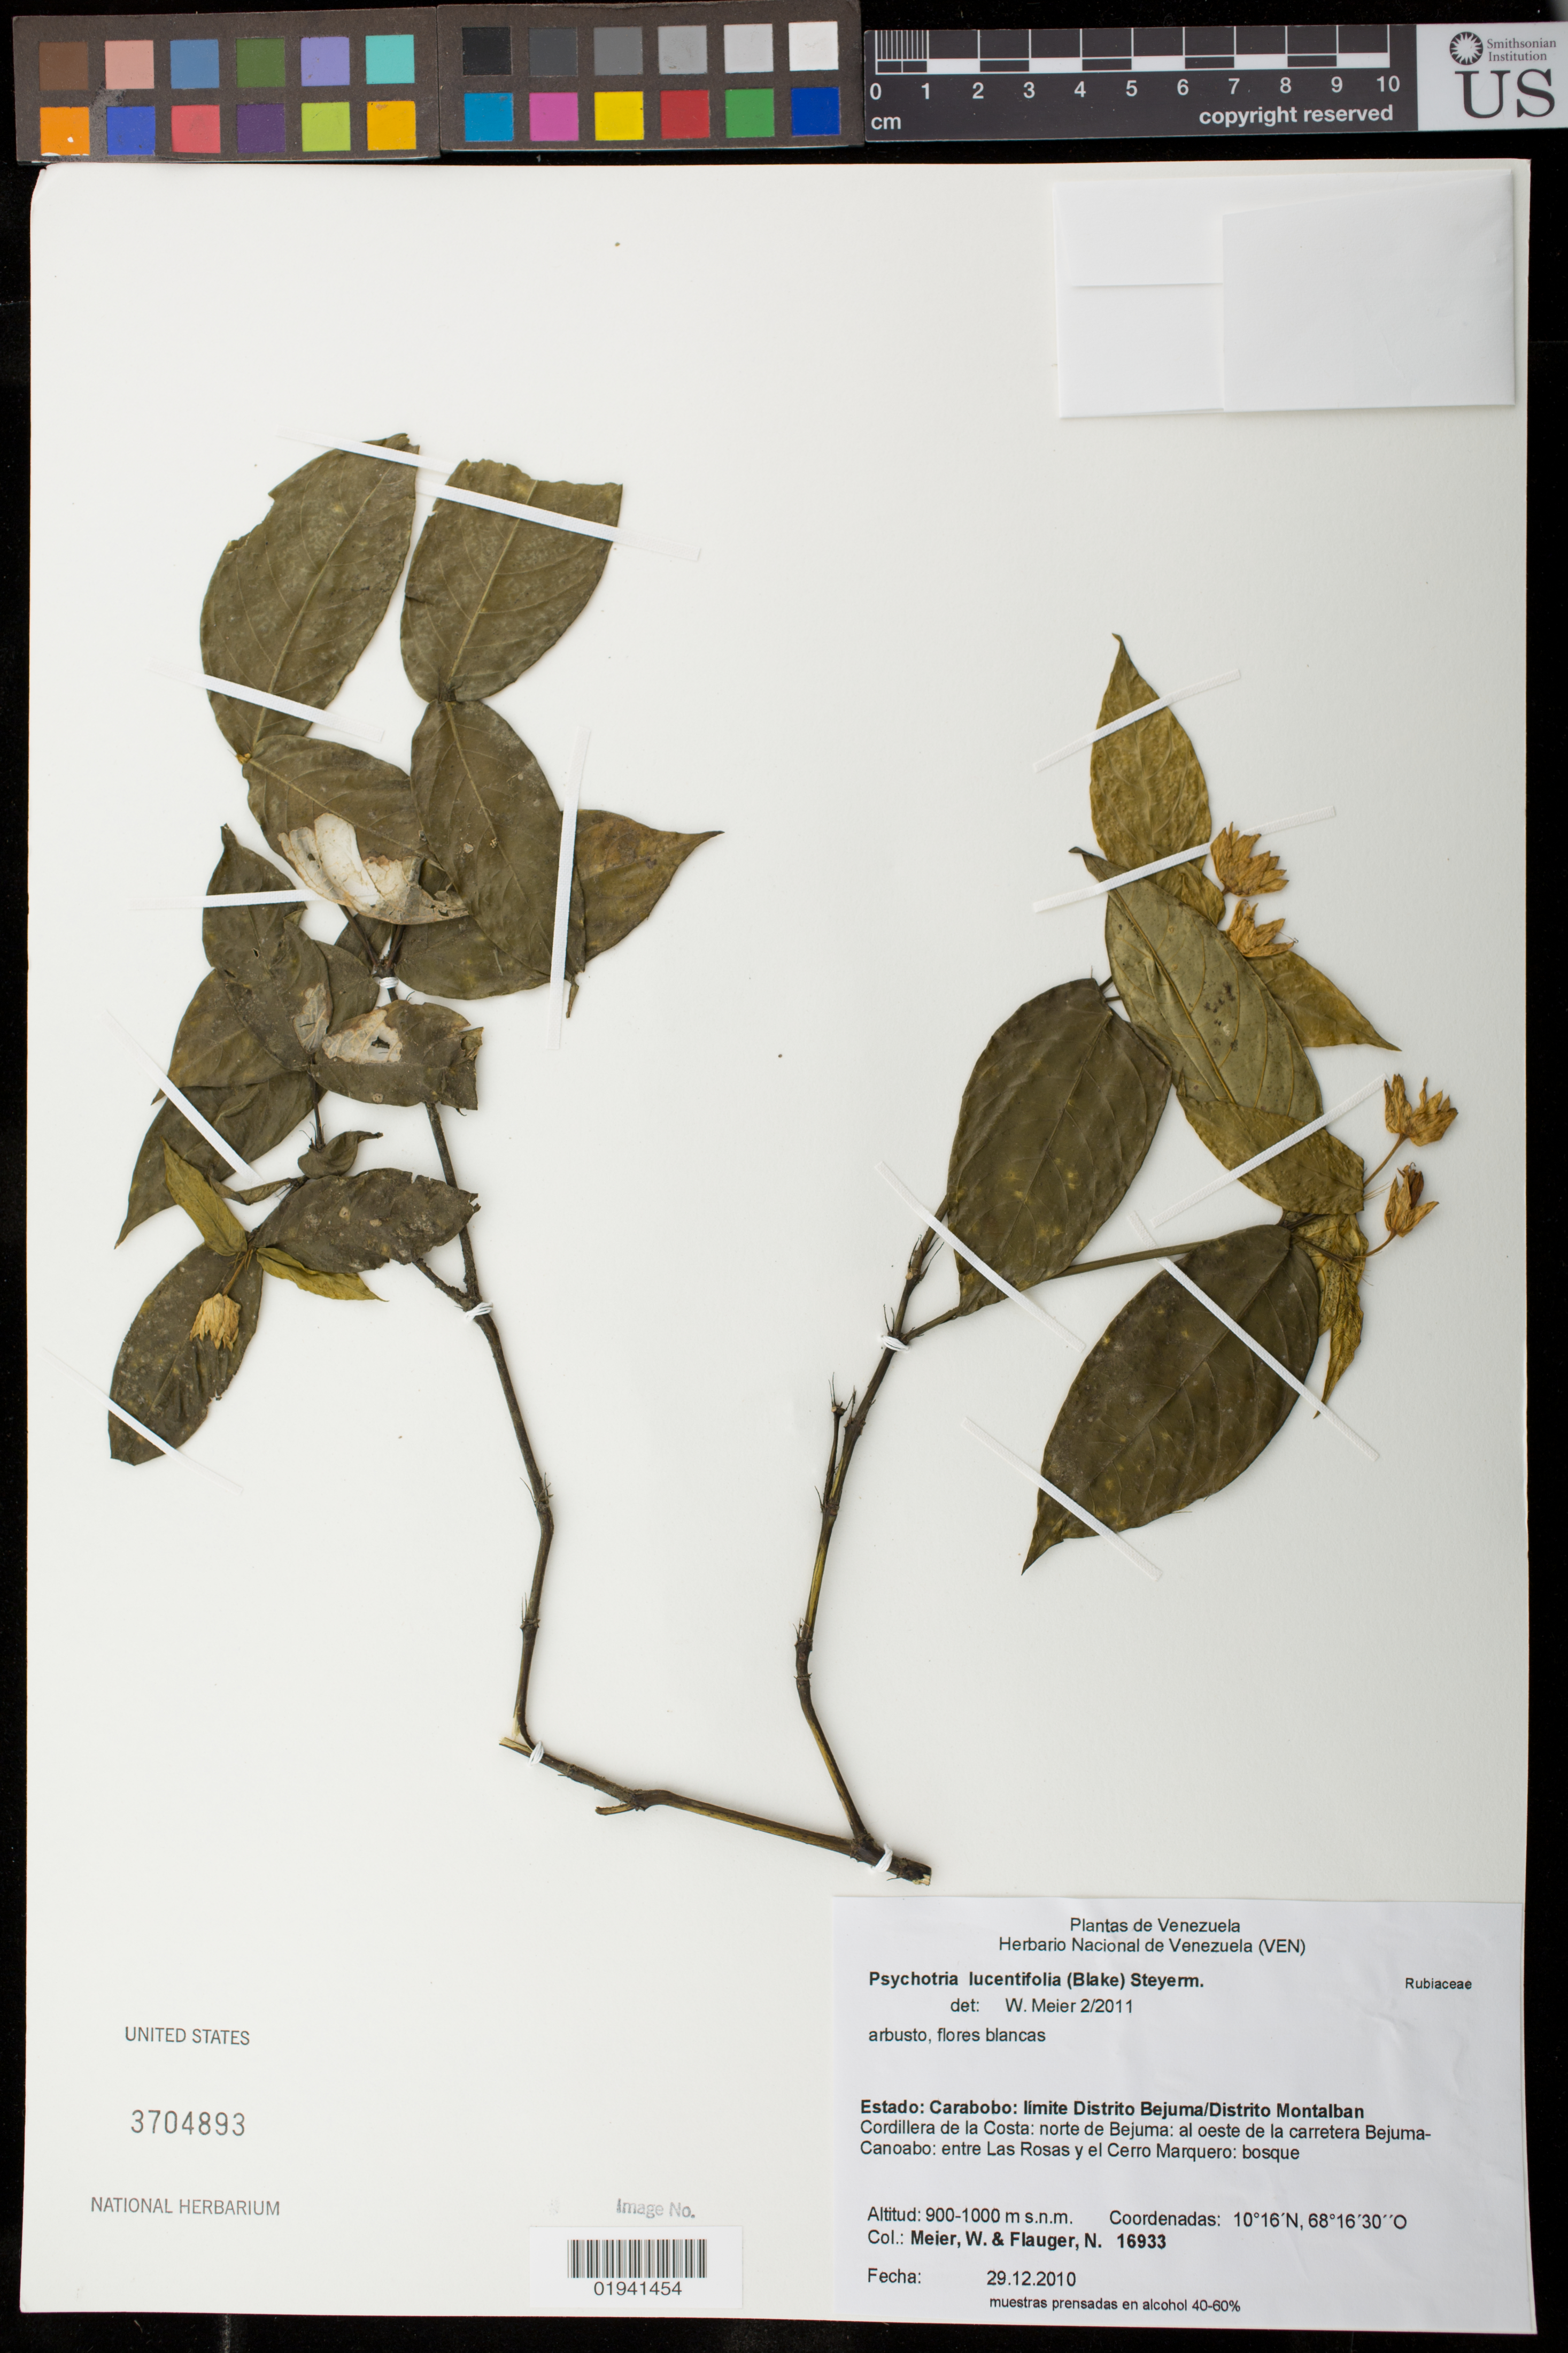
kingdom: Plantae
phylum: Tracheophyta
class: Magnoliopsida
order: Gentianales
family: Rubiaceae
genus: Psychotria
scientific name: Psychotria lucentifolia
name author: (S.F. Blake) Steyerm.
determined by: Meier, Winfried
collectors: W. Meier & N. Flauger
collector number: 16933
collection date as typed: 29.12.2010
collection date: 2010-12-29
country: Venezuela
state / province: Carabobo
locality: limite Distrito Bejuma/Distrito Montalban. Cordillera de la Costa: norte de Bejuma: al oeste de la carretera Bejuma-Canoabo: entre Las Rosas y el Cerro Marquero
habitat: bosque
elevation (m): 900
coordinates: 10 16 N, 68 16 30 O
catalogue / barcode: US 3704893